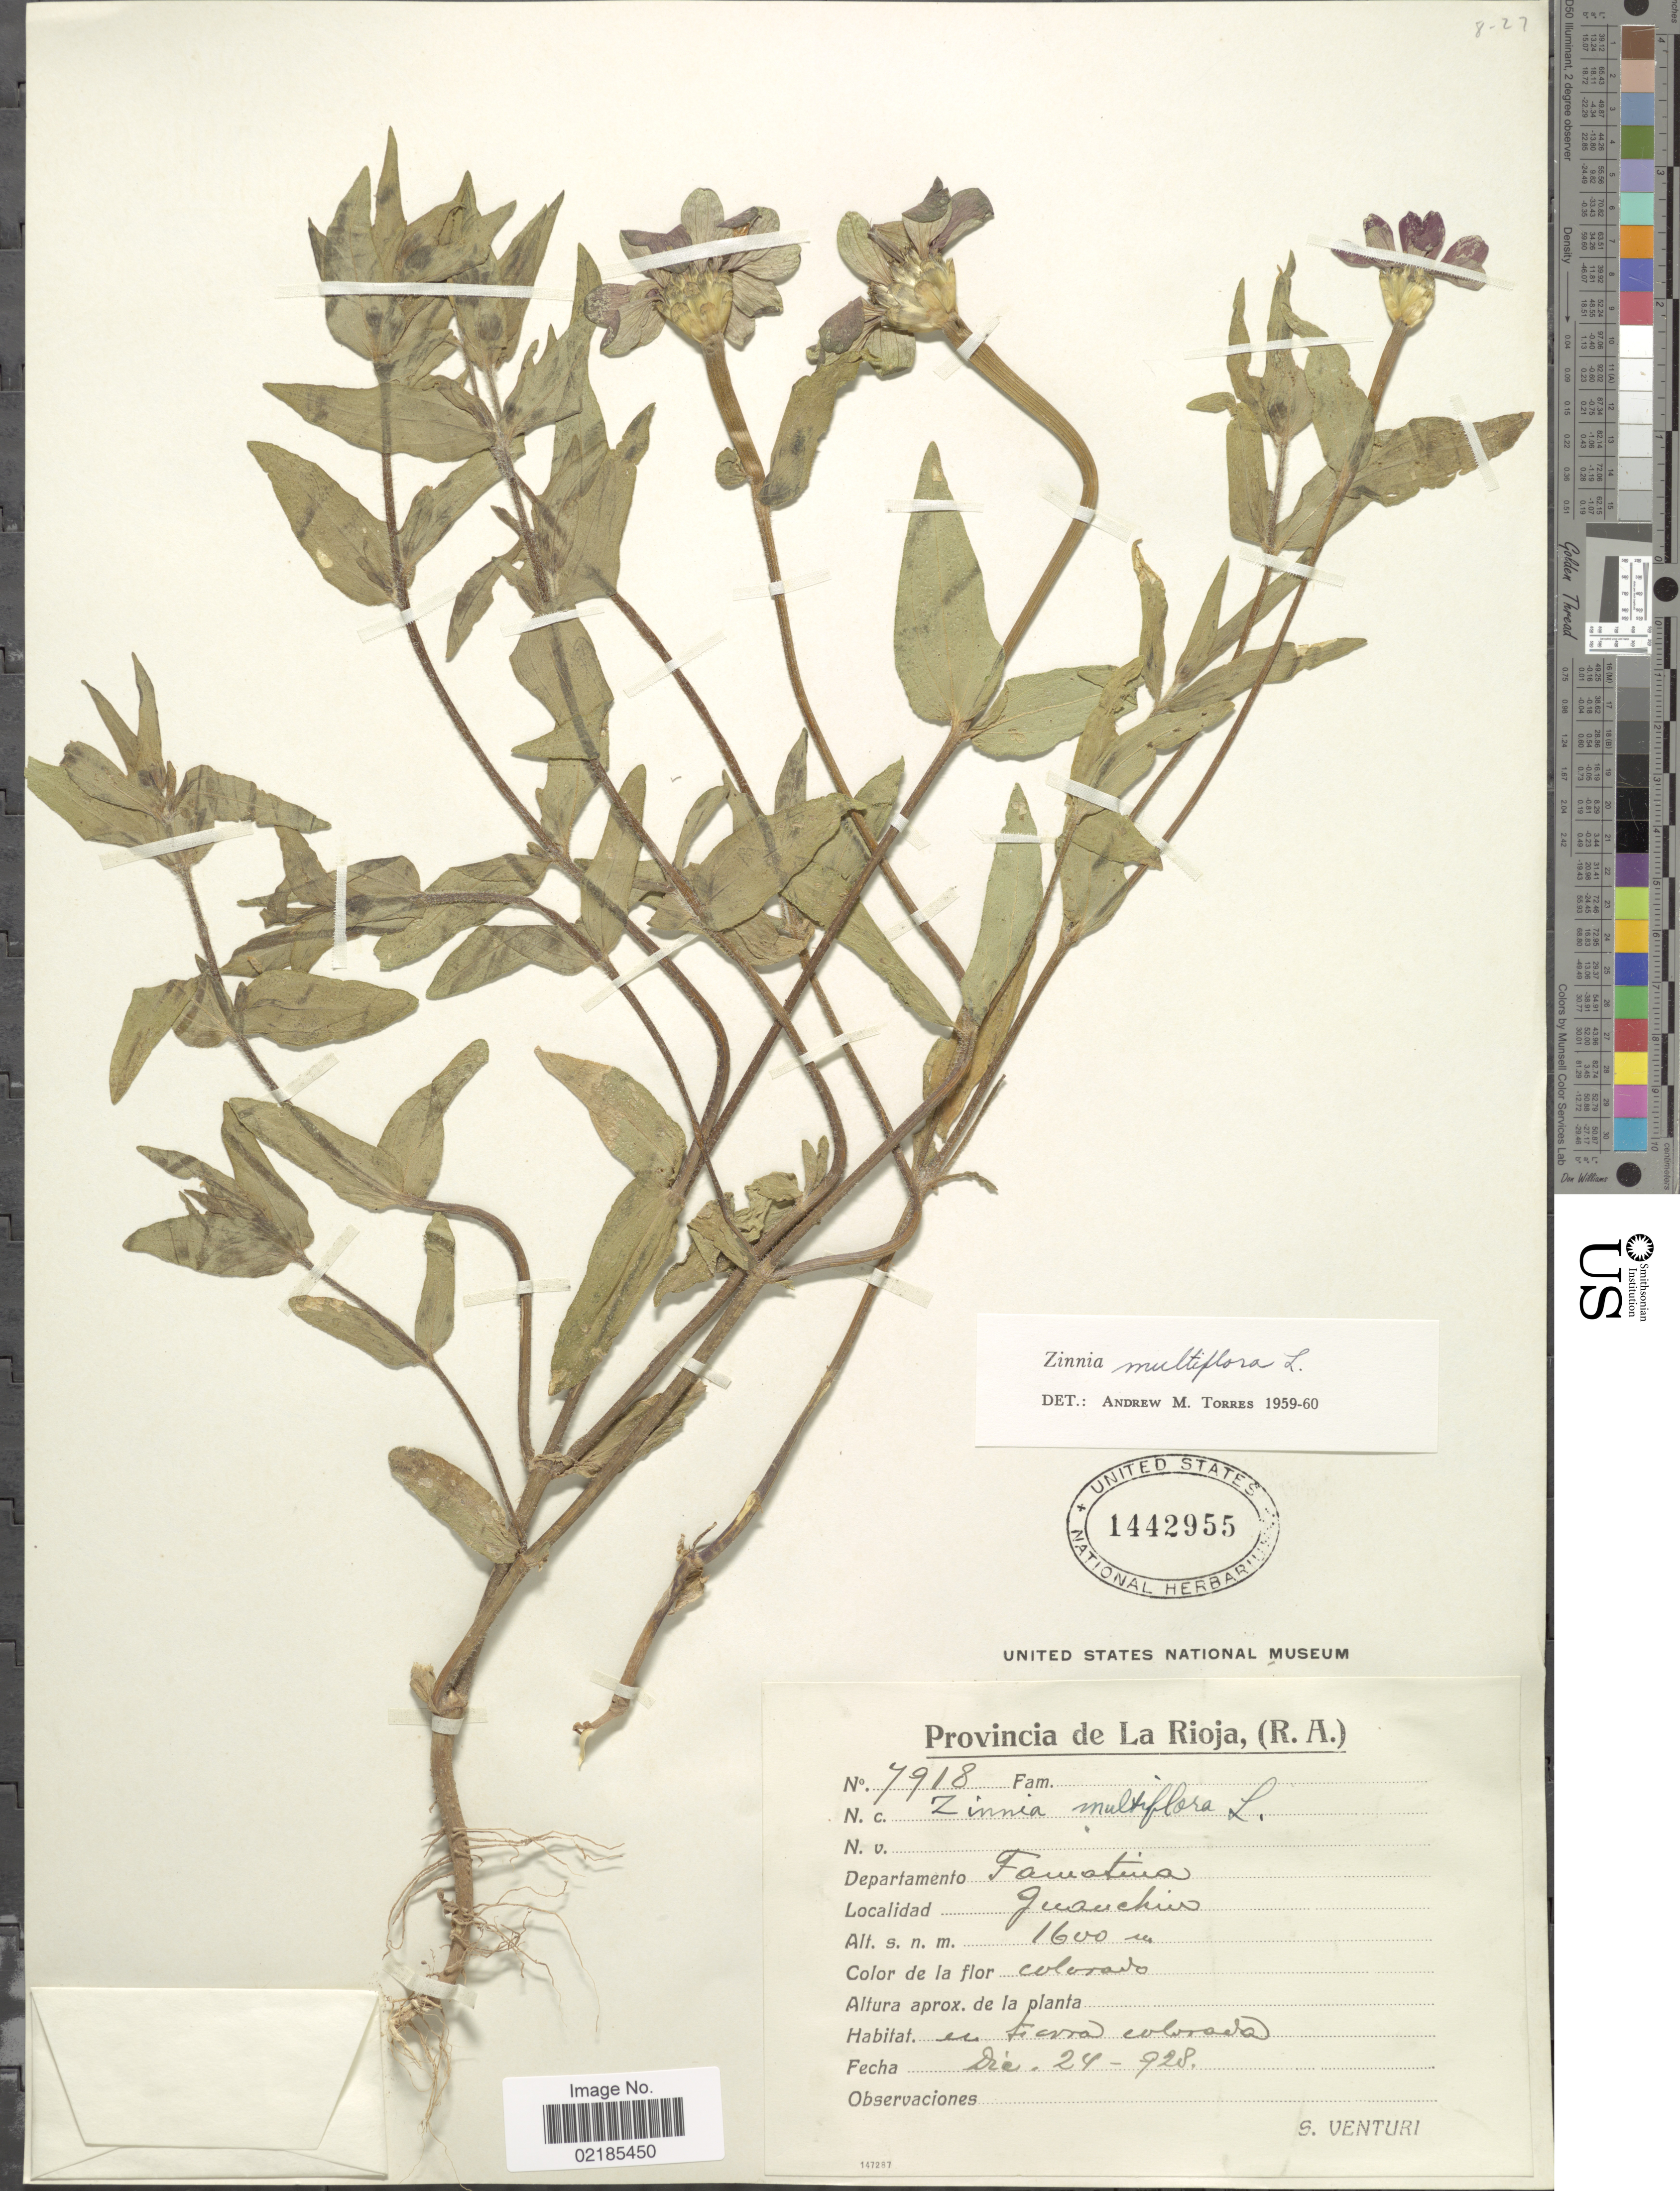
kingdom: Plantae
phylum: Tracheophyta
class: Magnoliopsida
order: Asterales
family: Asteraceae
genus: Zinnia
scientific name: Zinnia multiflora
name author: L.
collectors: S. Venturi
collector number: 7918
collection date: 1928-12-24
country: Argentina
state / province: La Rioja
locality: Departamento Famatina, Guanchin.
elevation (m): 1600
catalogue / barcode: US 1442955